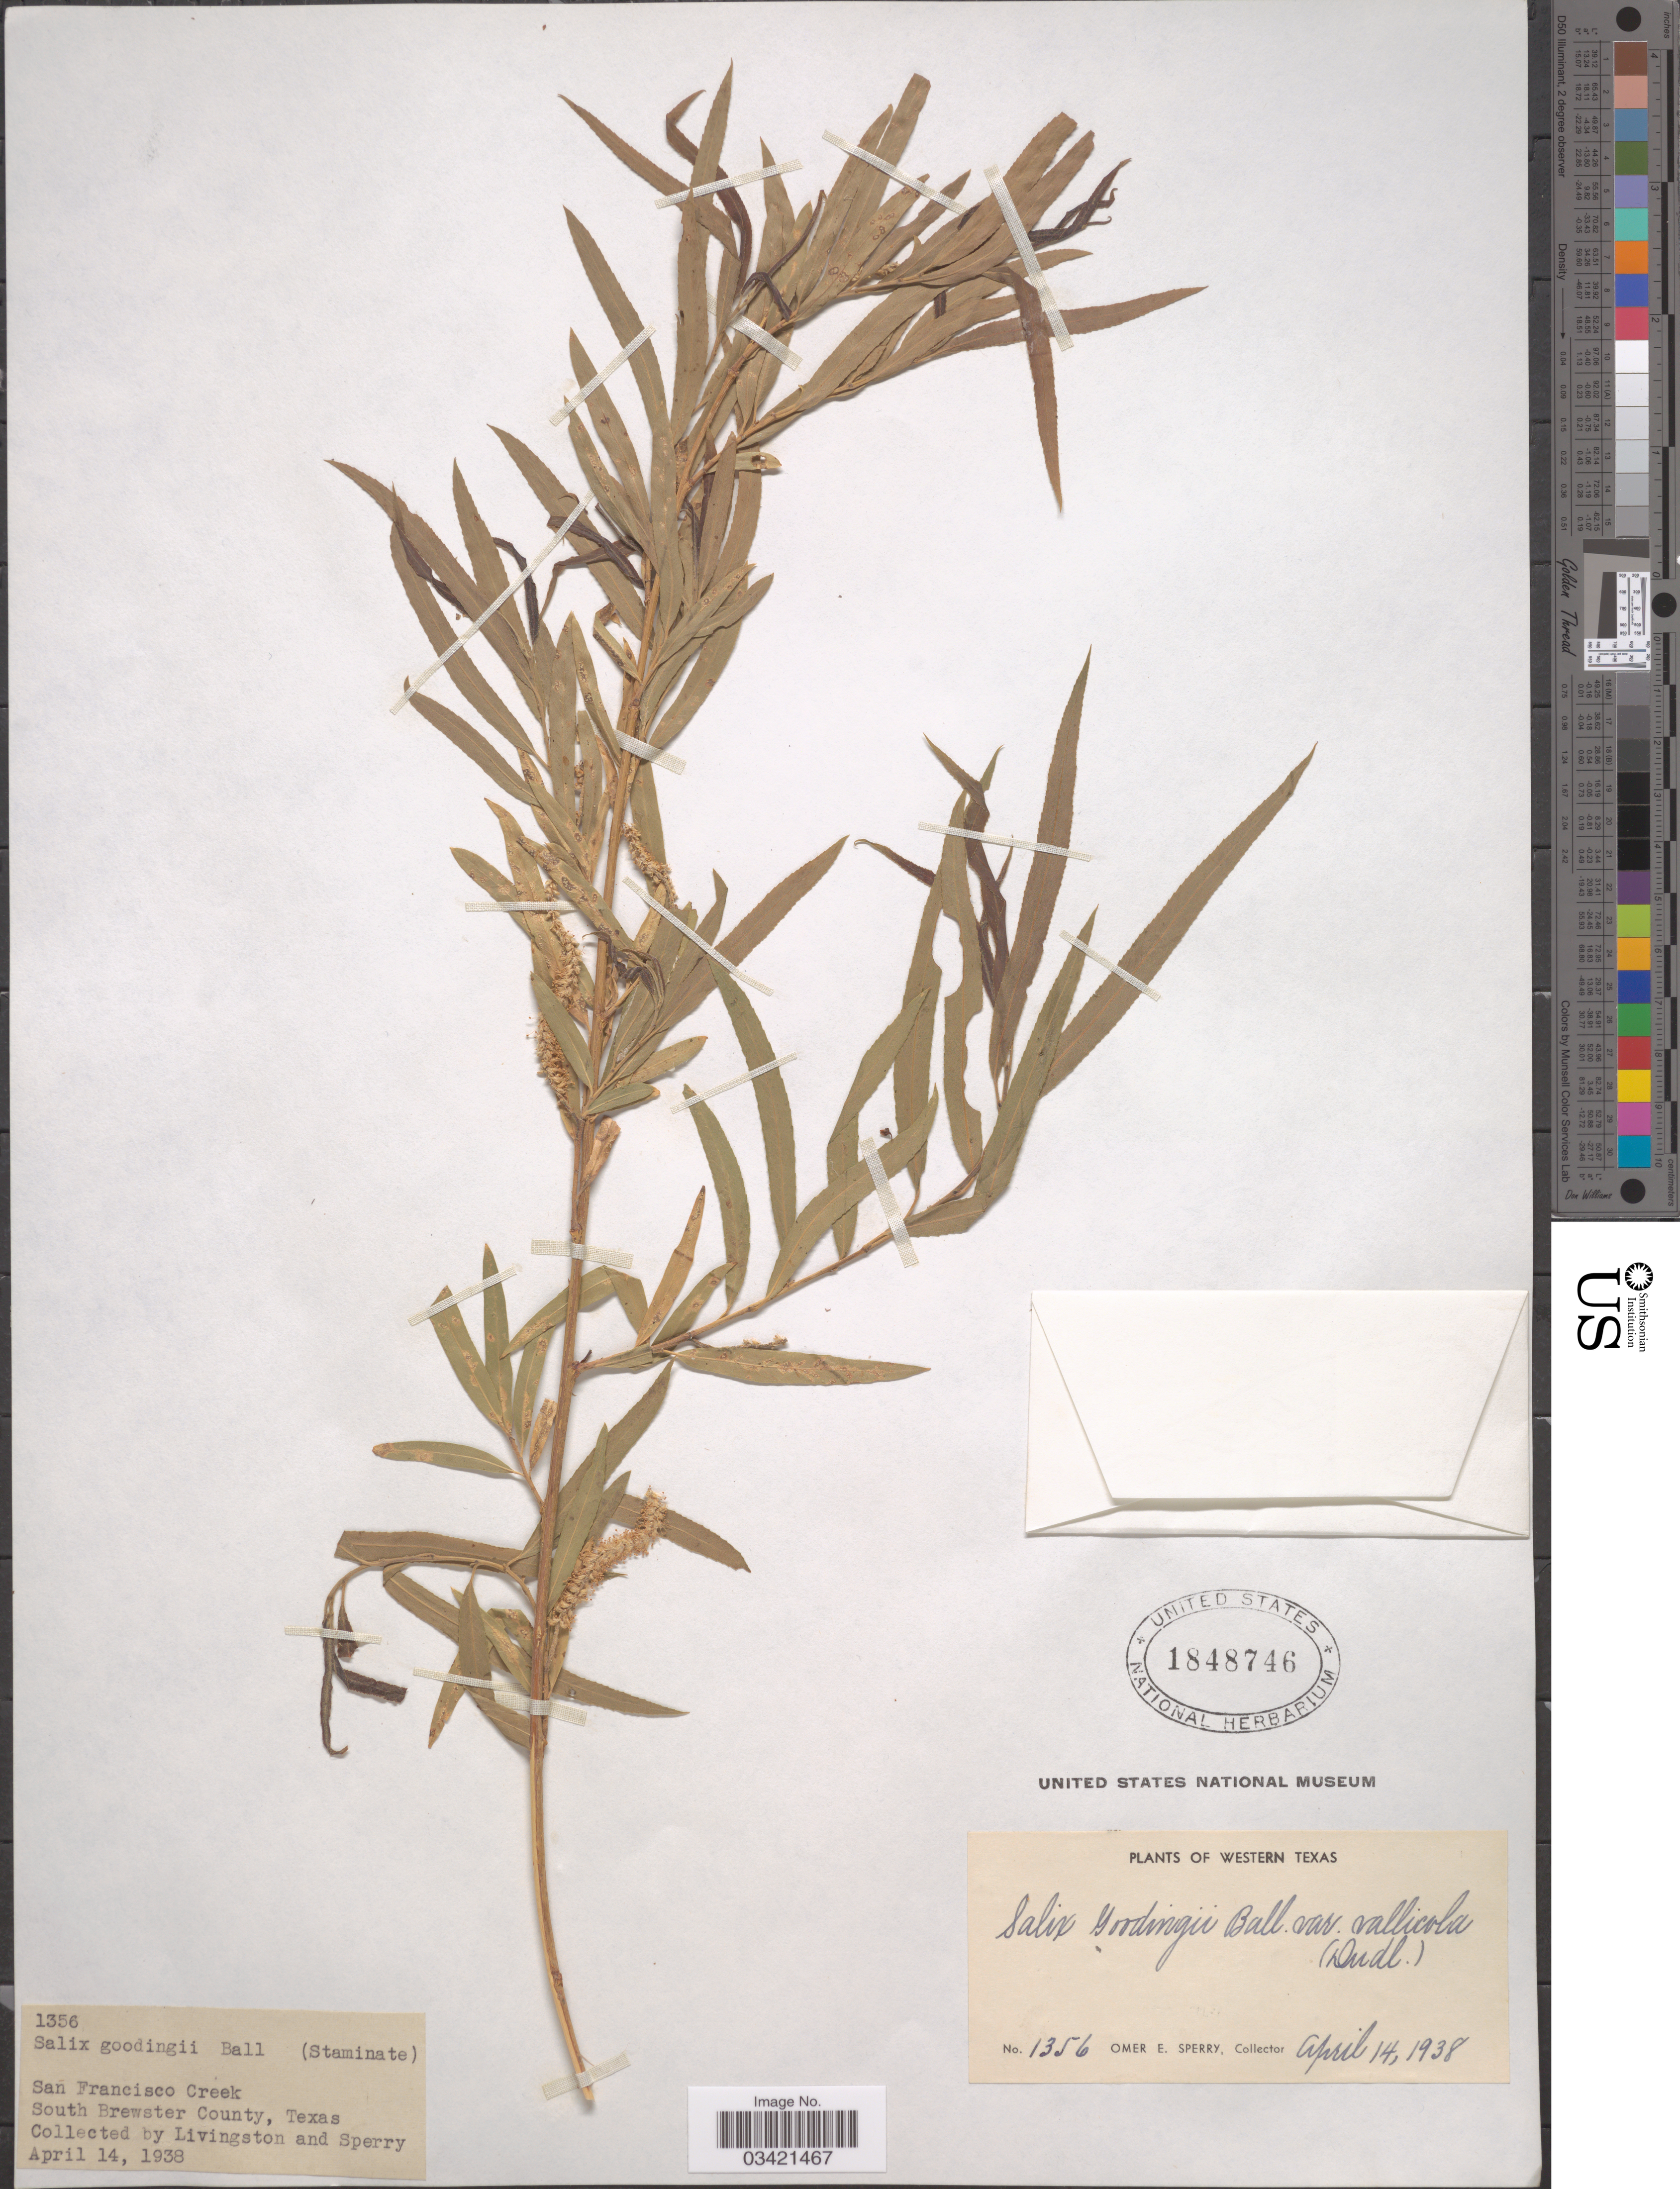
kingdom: Plantae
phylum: Tracheophyta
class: Magnoliopsida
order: Malpighiales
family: Salicaceae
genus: Salix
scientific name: Salix gooddingii var. vallicola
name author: (Dudley) C.R. Ball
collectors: Livingston & O. E. Sperry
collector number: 1356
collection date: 1938-04-14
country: United States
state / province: Texas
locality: Western Texas. San Francisco Creek. South Brewster County.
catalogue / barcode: US 1848746